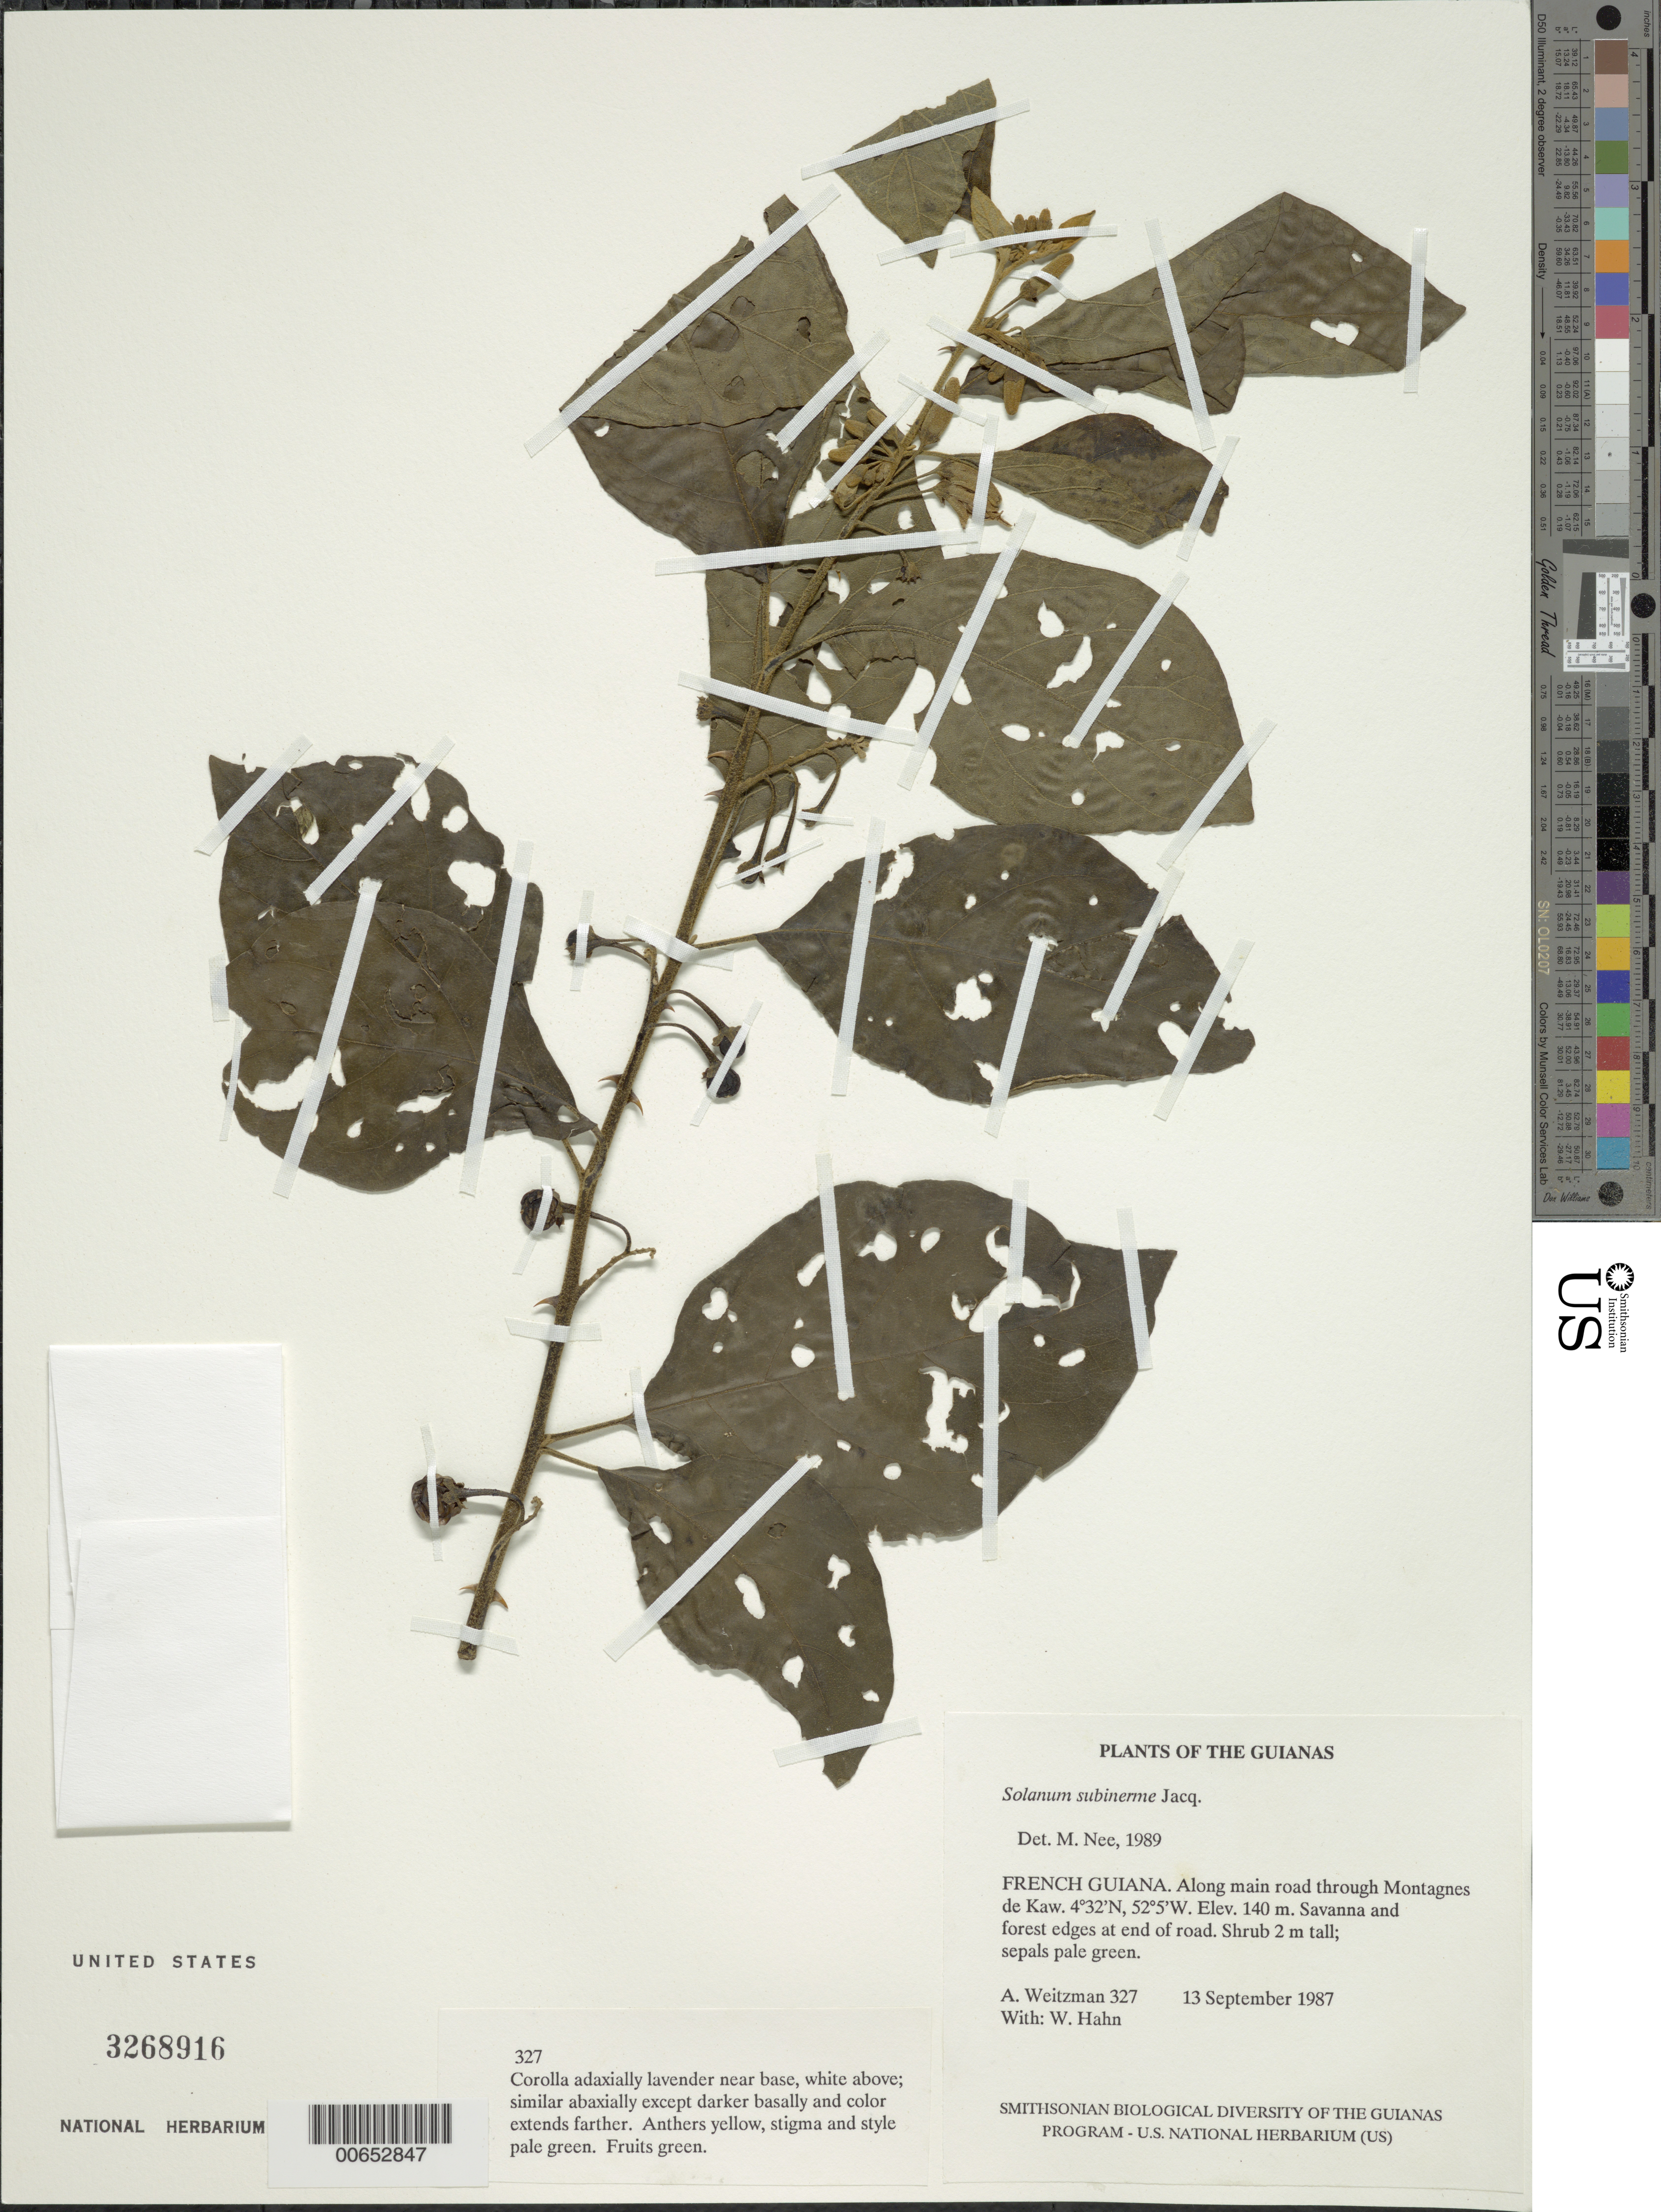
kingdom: Plantae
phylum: Tracheophyta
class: Magnoliopsida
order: Solanales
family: Solanaceae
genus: Solanum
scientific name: Solanum subinerme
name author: Jacq.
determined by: Nee, Michael H.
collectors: A. L. Weitzman & W. Hahn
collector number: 327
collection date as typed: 9 Sep 1987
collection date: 1987-09-09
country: French Guiana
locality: Along main road through Montagnes de Kaw. At end of road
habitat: Savanna and forest edges.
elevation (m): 140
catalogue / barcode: US 3268916